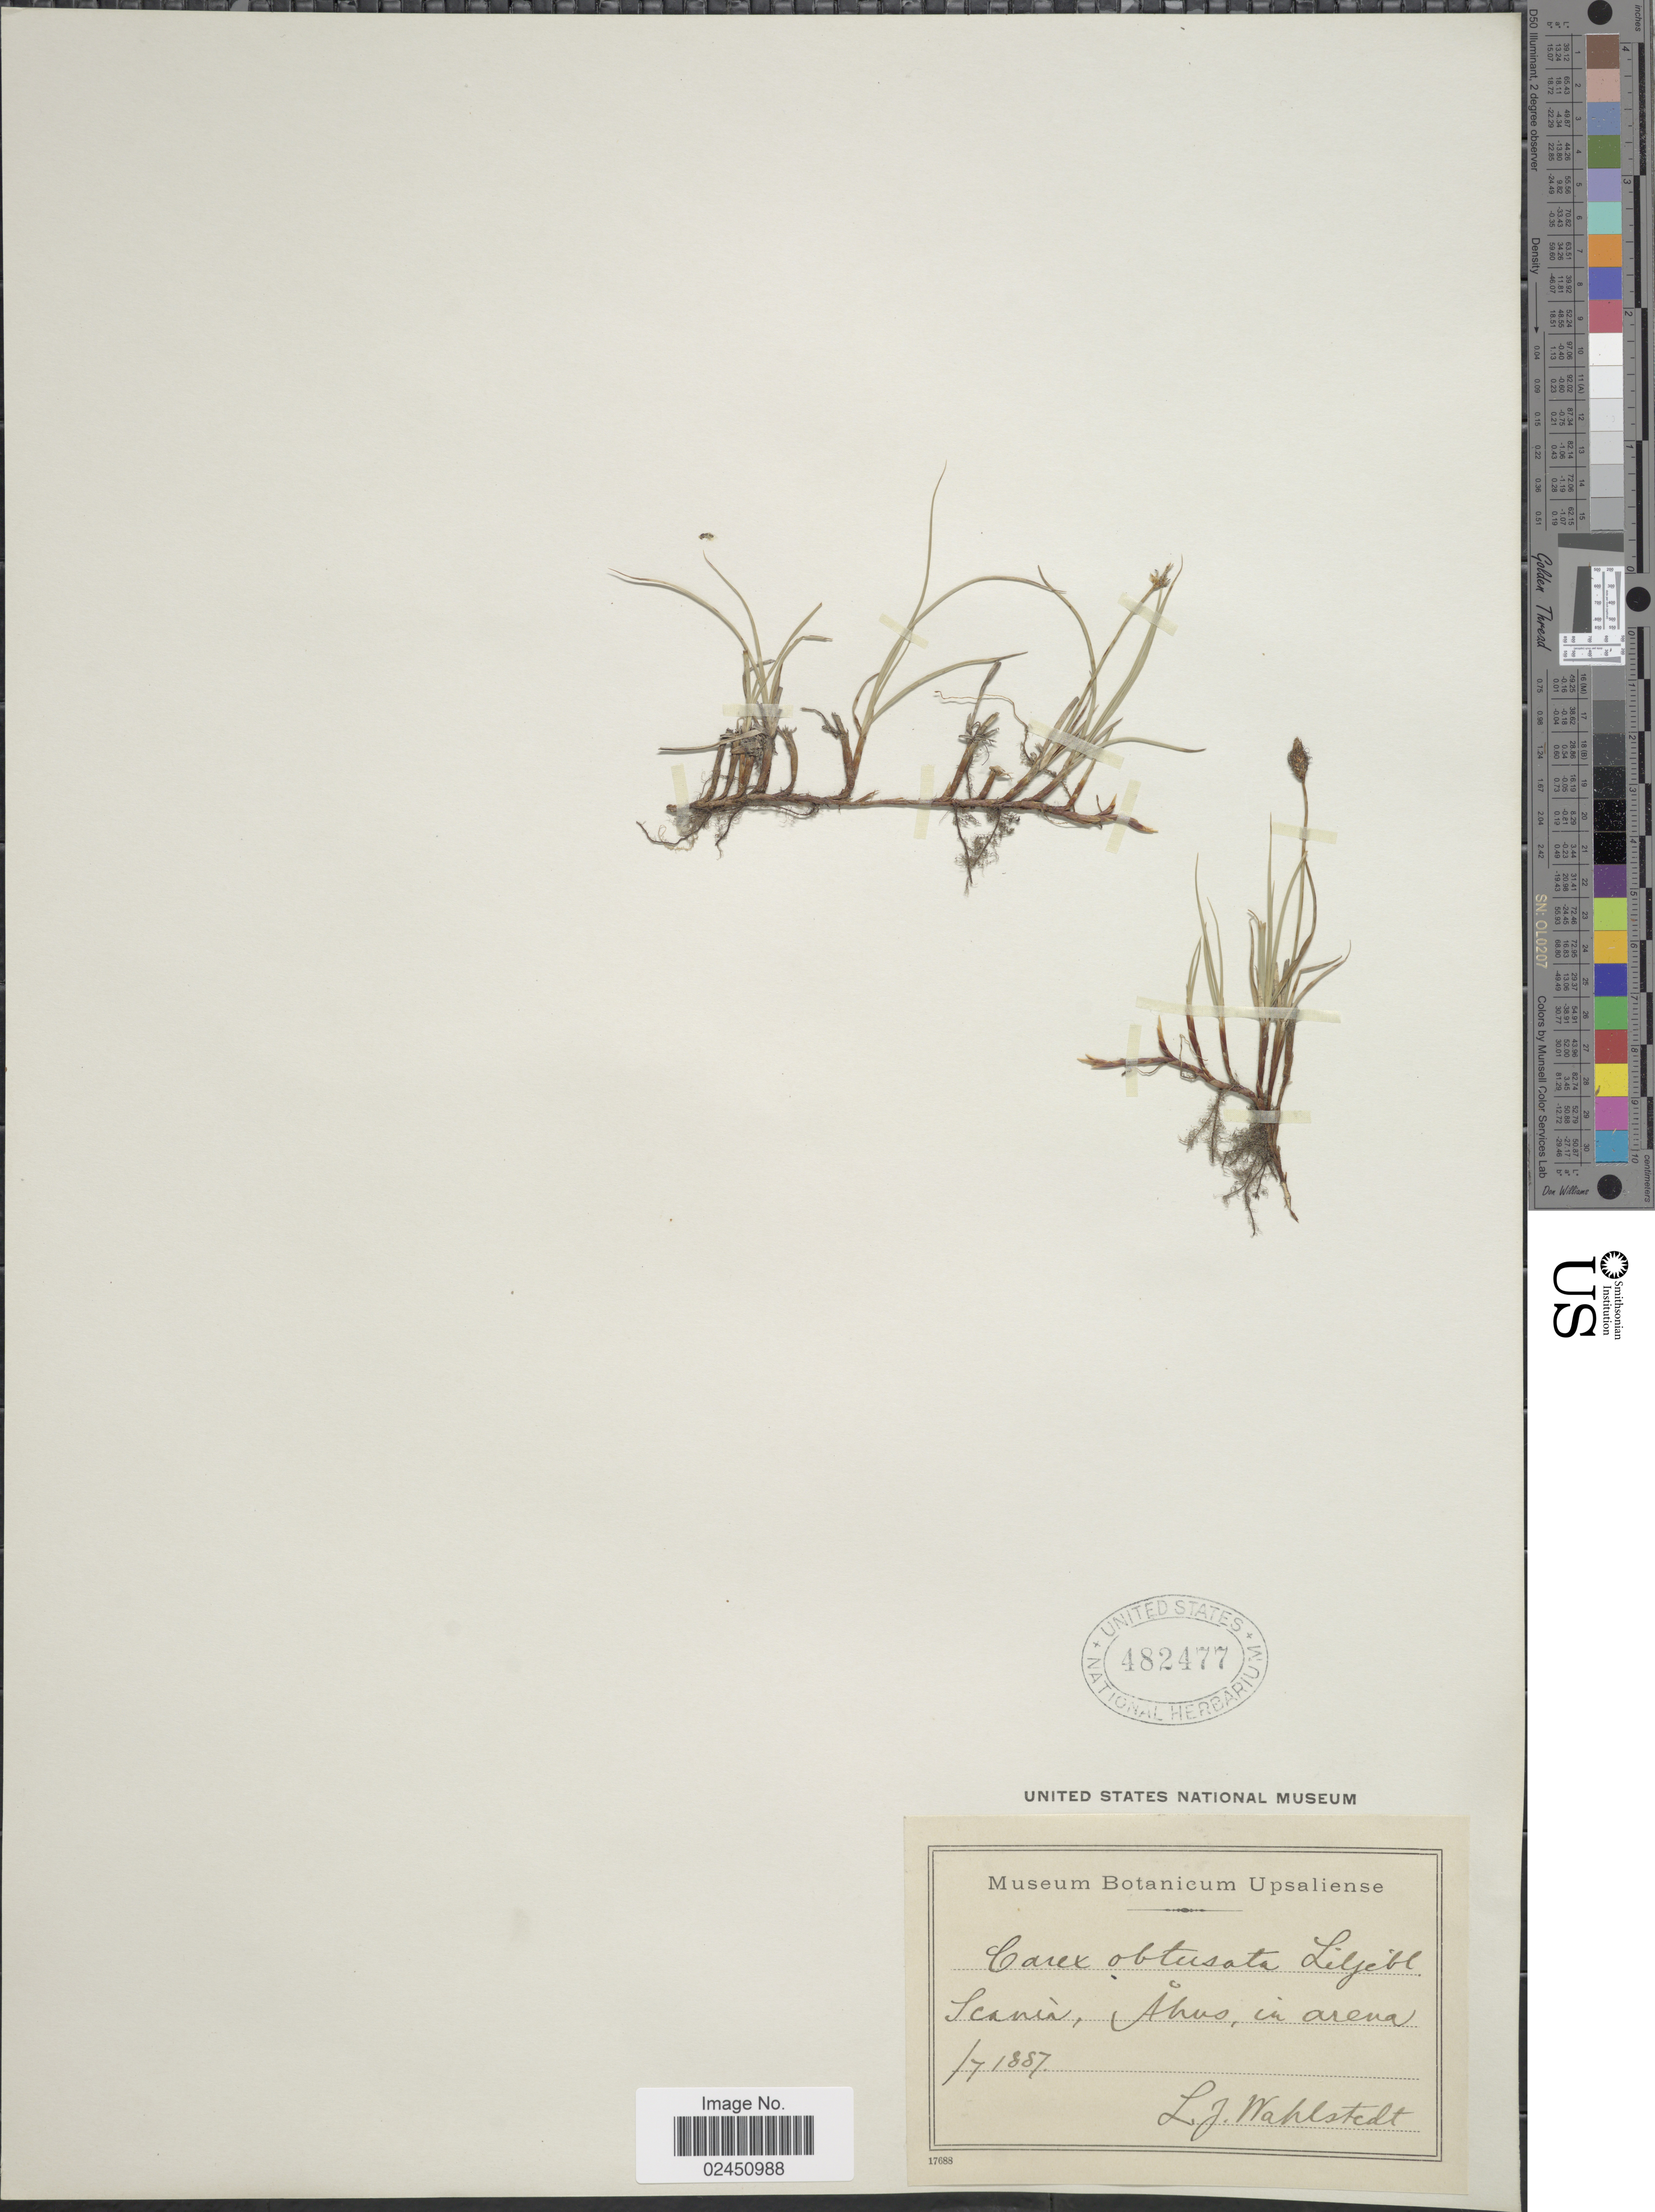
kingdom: Plantae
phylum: Tracheophyta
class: Liliopsida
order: Poales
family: Cyperaceae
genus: Carex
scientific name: Carex obtusata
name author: Lilj.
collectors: L. J. Wahlstedt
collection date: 1887-07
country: Sweden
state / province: Skåne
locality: Scania, Åhus, in arena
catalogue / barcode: US 482477